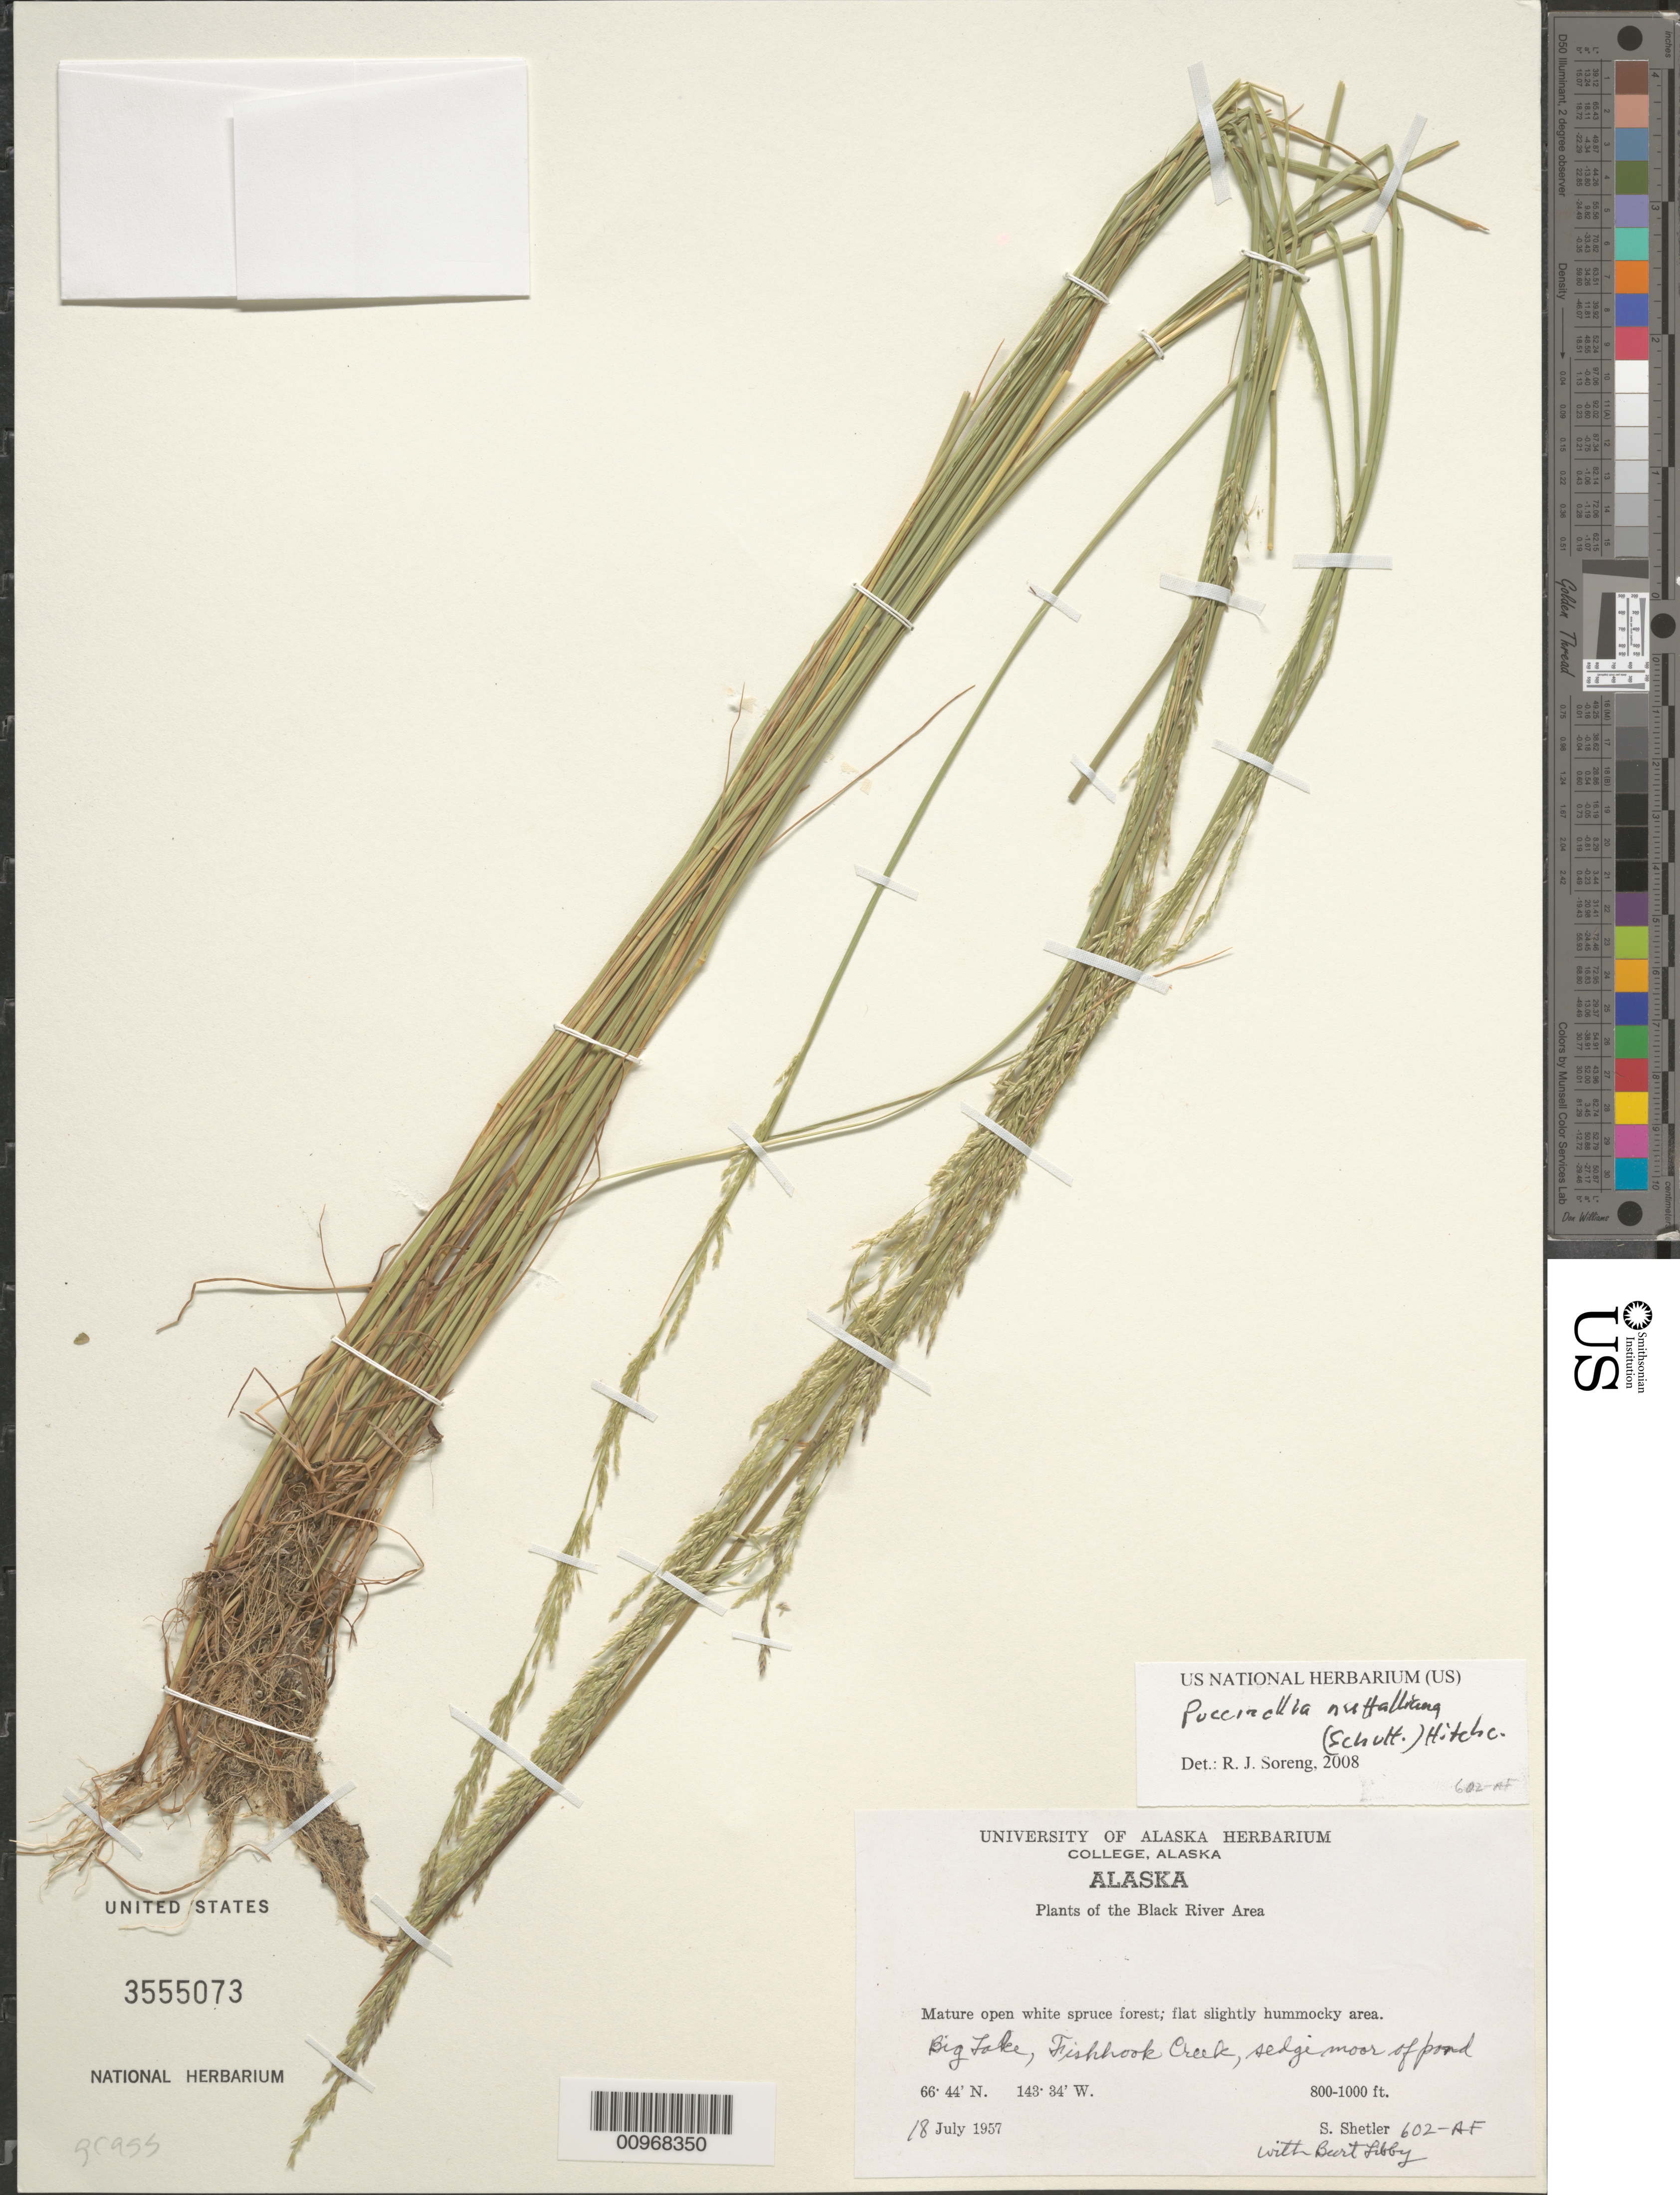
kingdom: Plantae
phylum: Tracheophyta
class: Liliopsida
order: Poales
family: Poaceae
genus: Puccinellia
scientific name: Puccinellia nuttalliana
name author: (Schult.) Hitchc.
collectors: S. Shetler & B. Libby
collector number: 602-AF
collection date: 1957-07-18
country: United States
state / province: Alaska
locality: The Black River Area. Big Lake, Fishhook Creek, sedgemoor of pond.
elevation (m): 244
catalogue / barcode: US 3555073